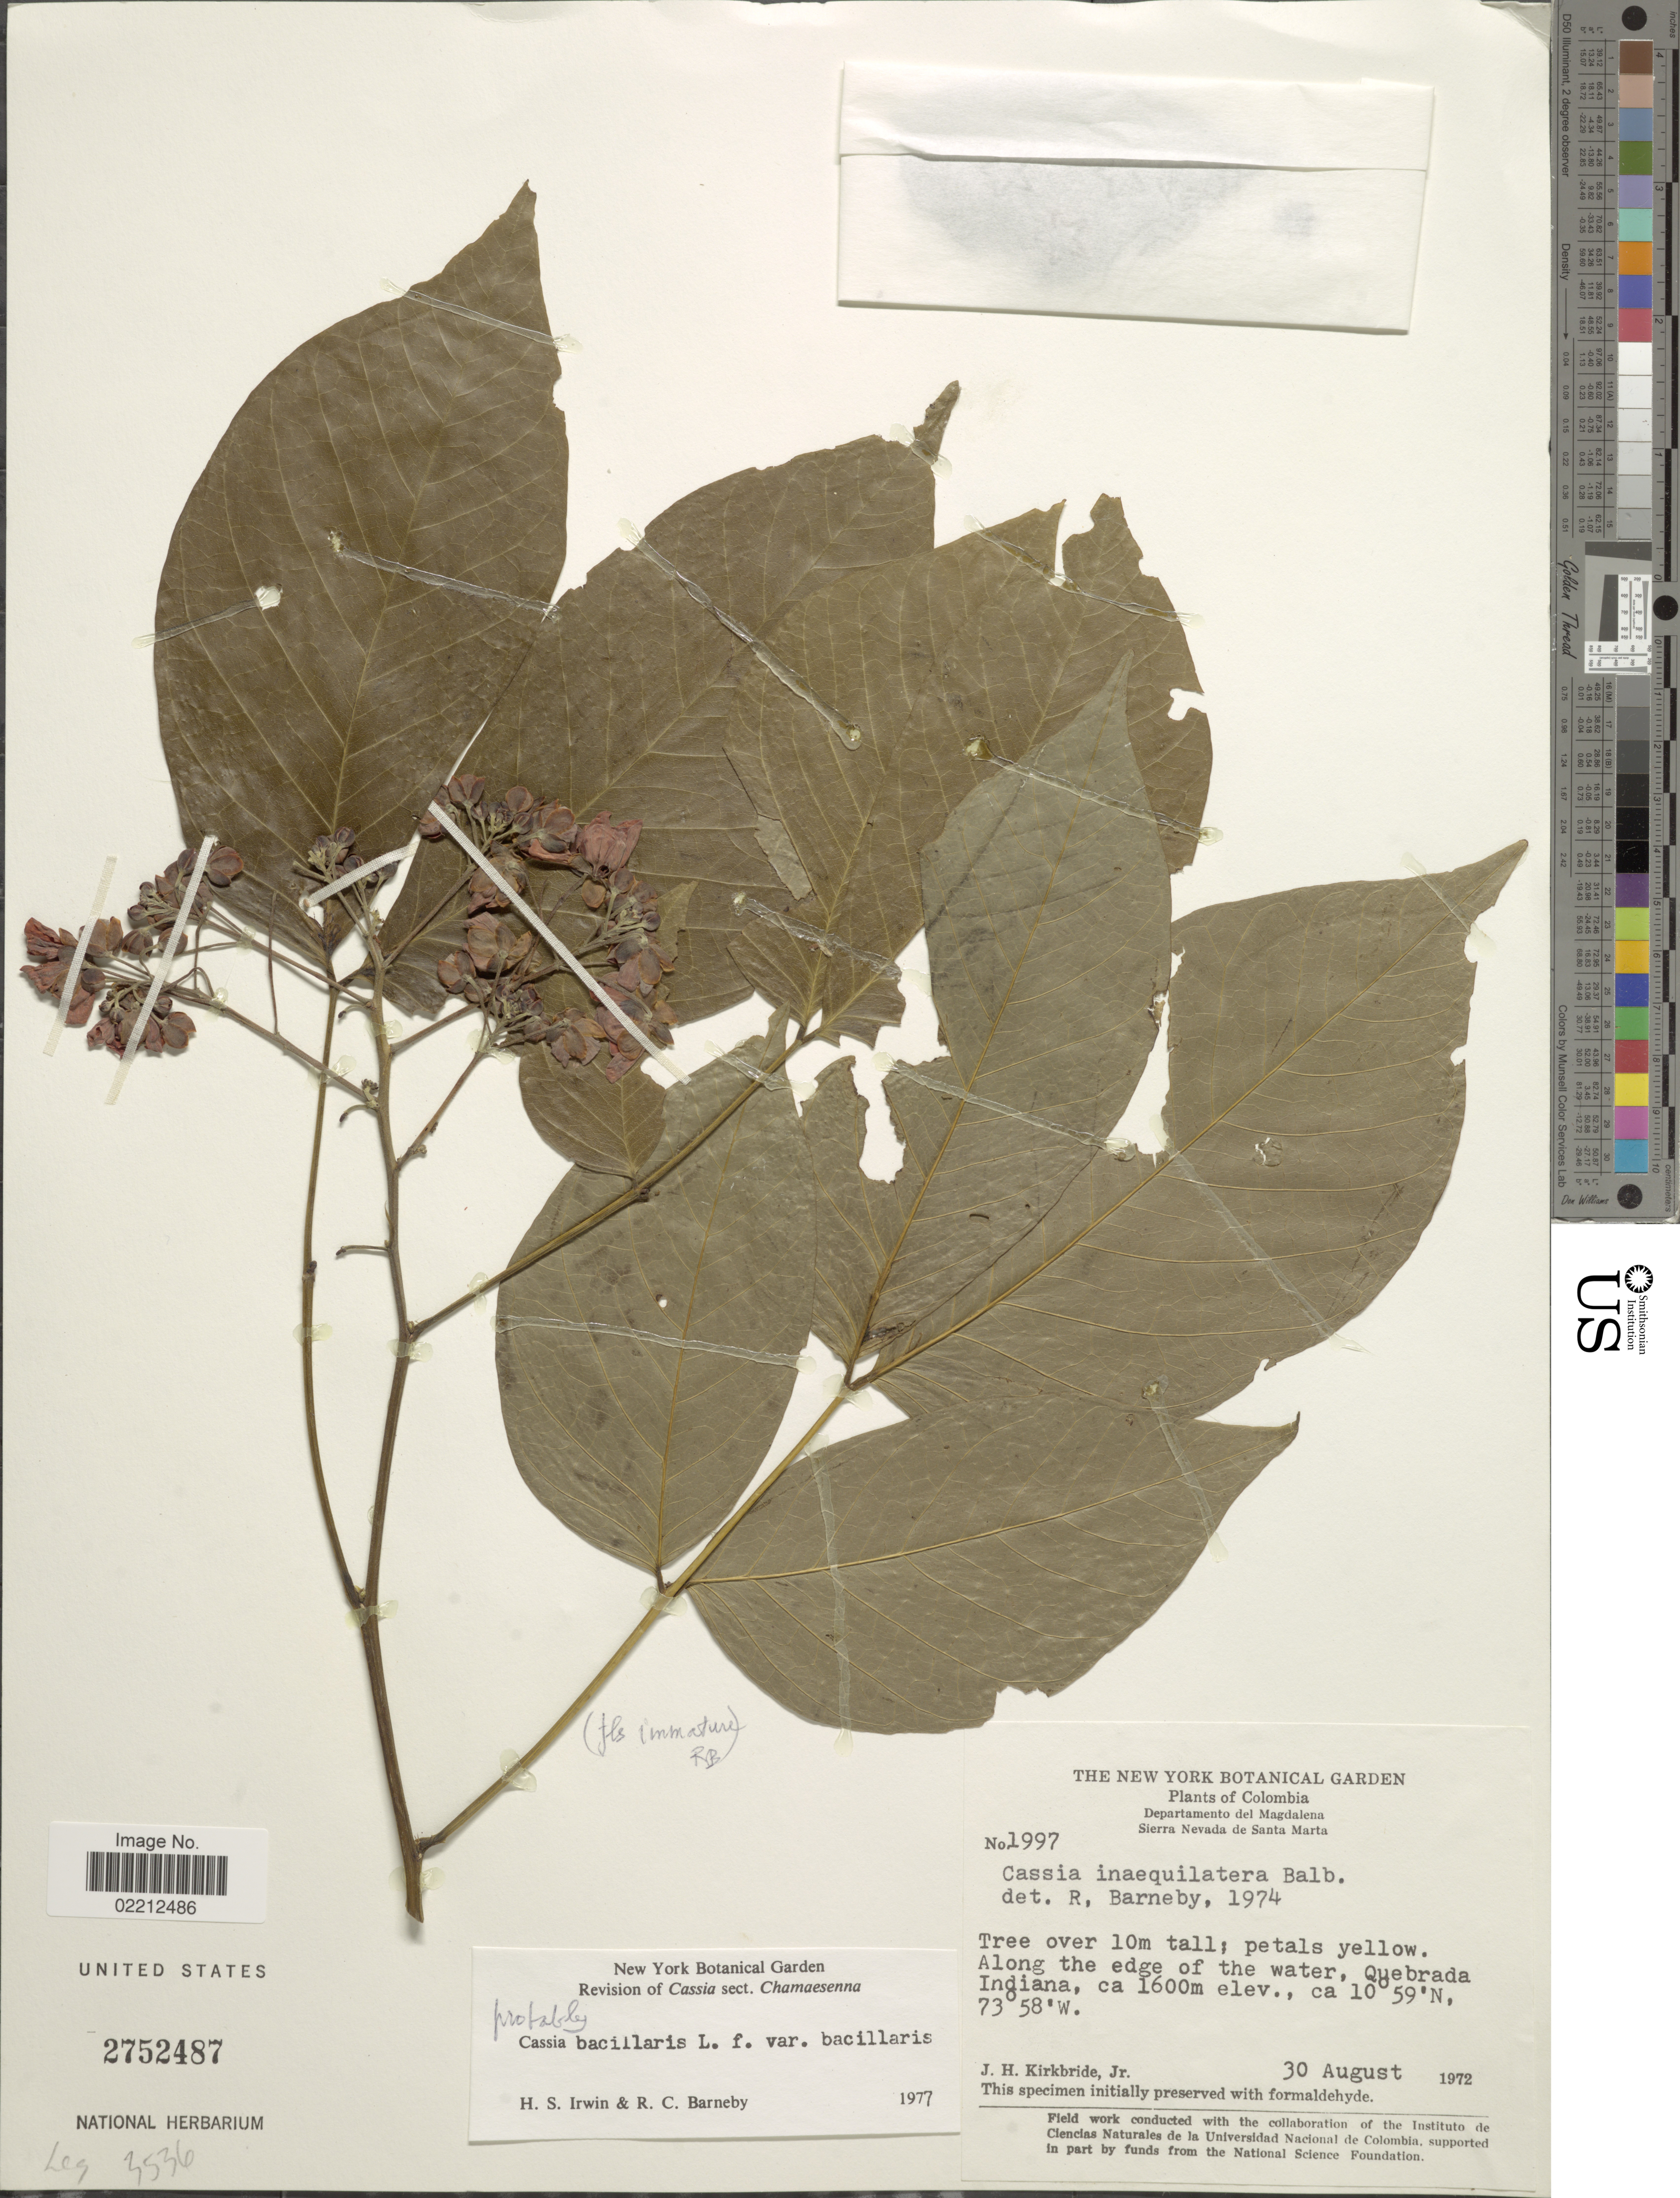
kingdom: Plantae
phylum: Tracheophyta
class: Magnoliopsida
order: Fabales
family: Fabaceae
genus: Senna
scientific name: Senna bacillaris var. bacillaris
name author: (L. f.) H.S. Irwin & Barneby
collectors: J. H. Kirkbride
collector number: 1997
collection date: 1972-08-30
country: Colombia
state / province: Magdalena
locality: Departamento del Magdalena. Sierra Nevada de Santa Mart. Along the edge of the water, quebrada Indiana.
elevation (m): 1600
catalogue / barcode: US 2752487